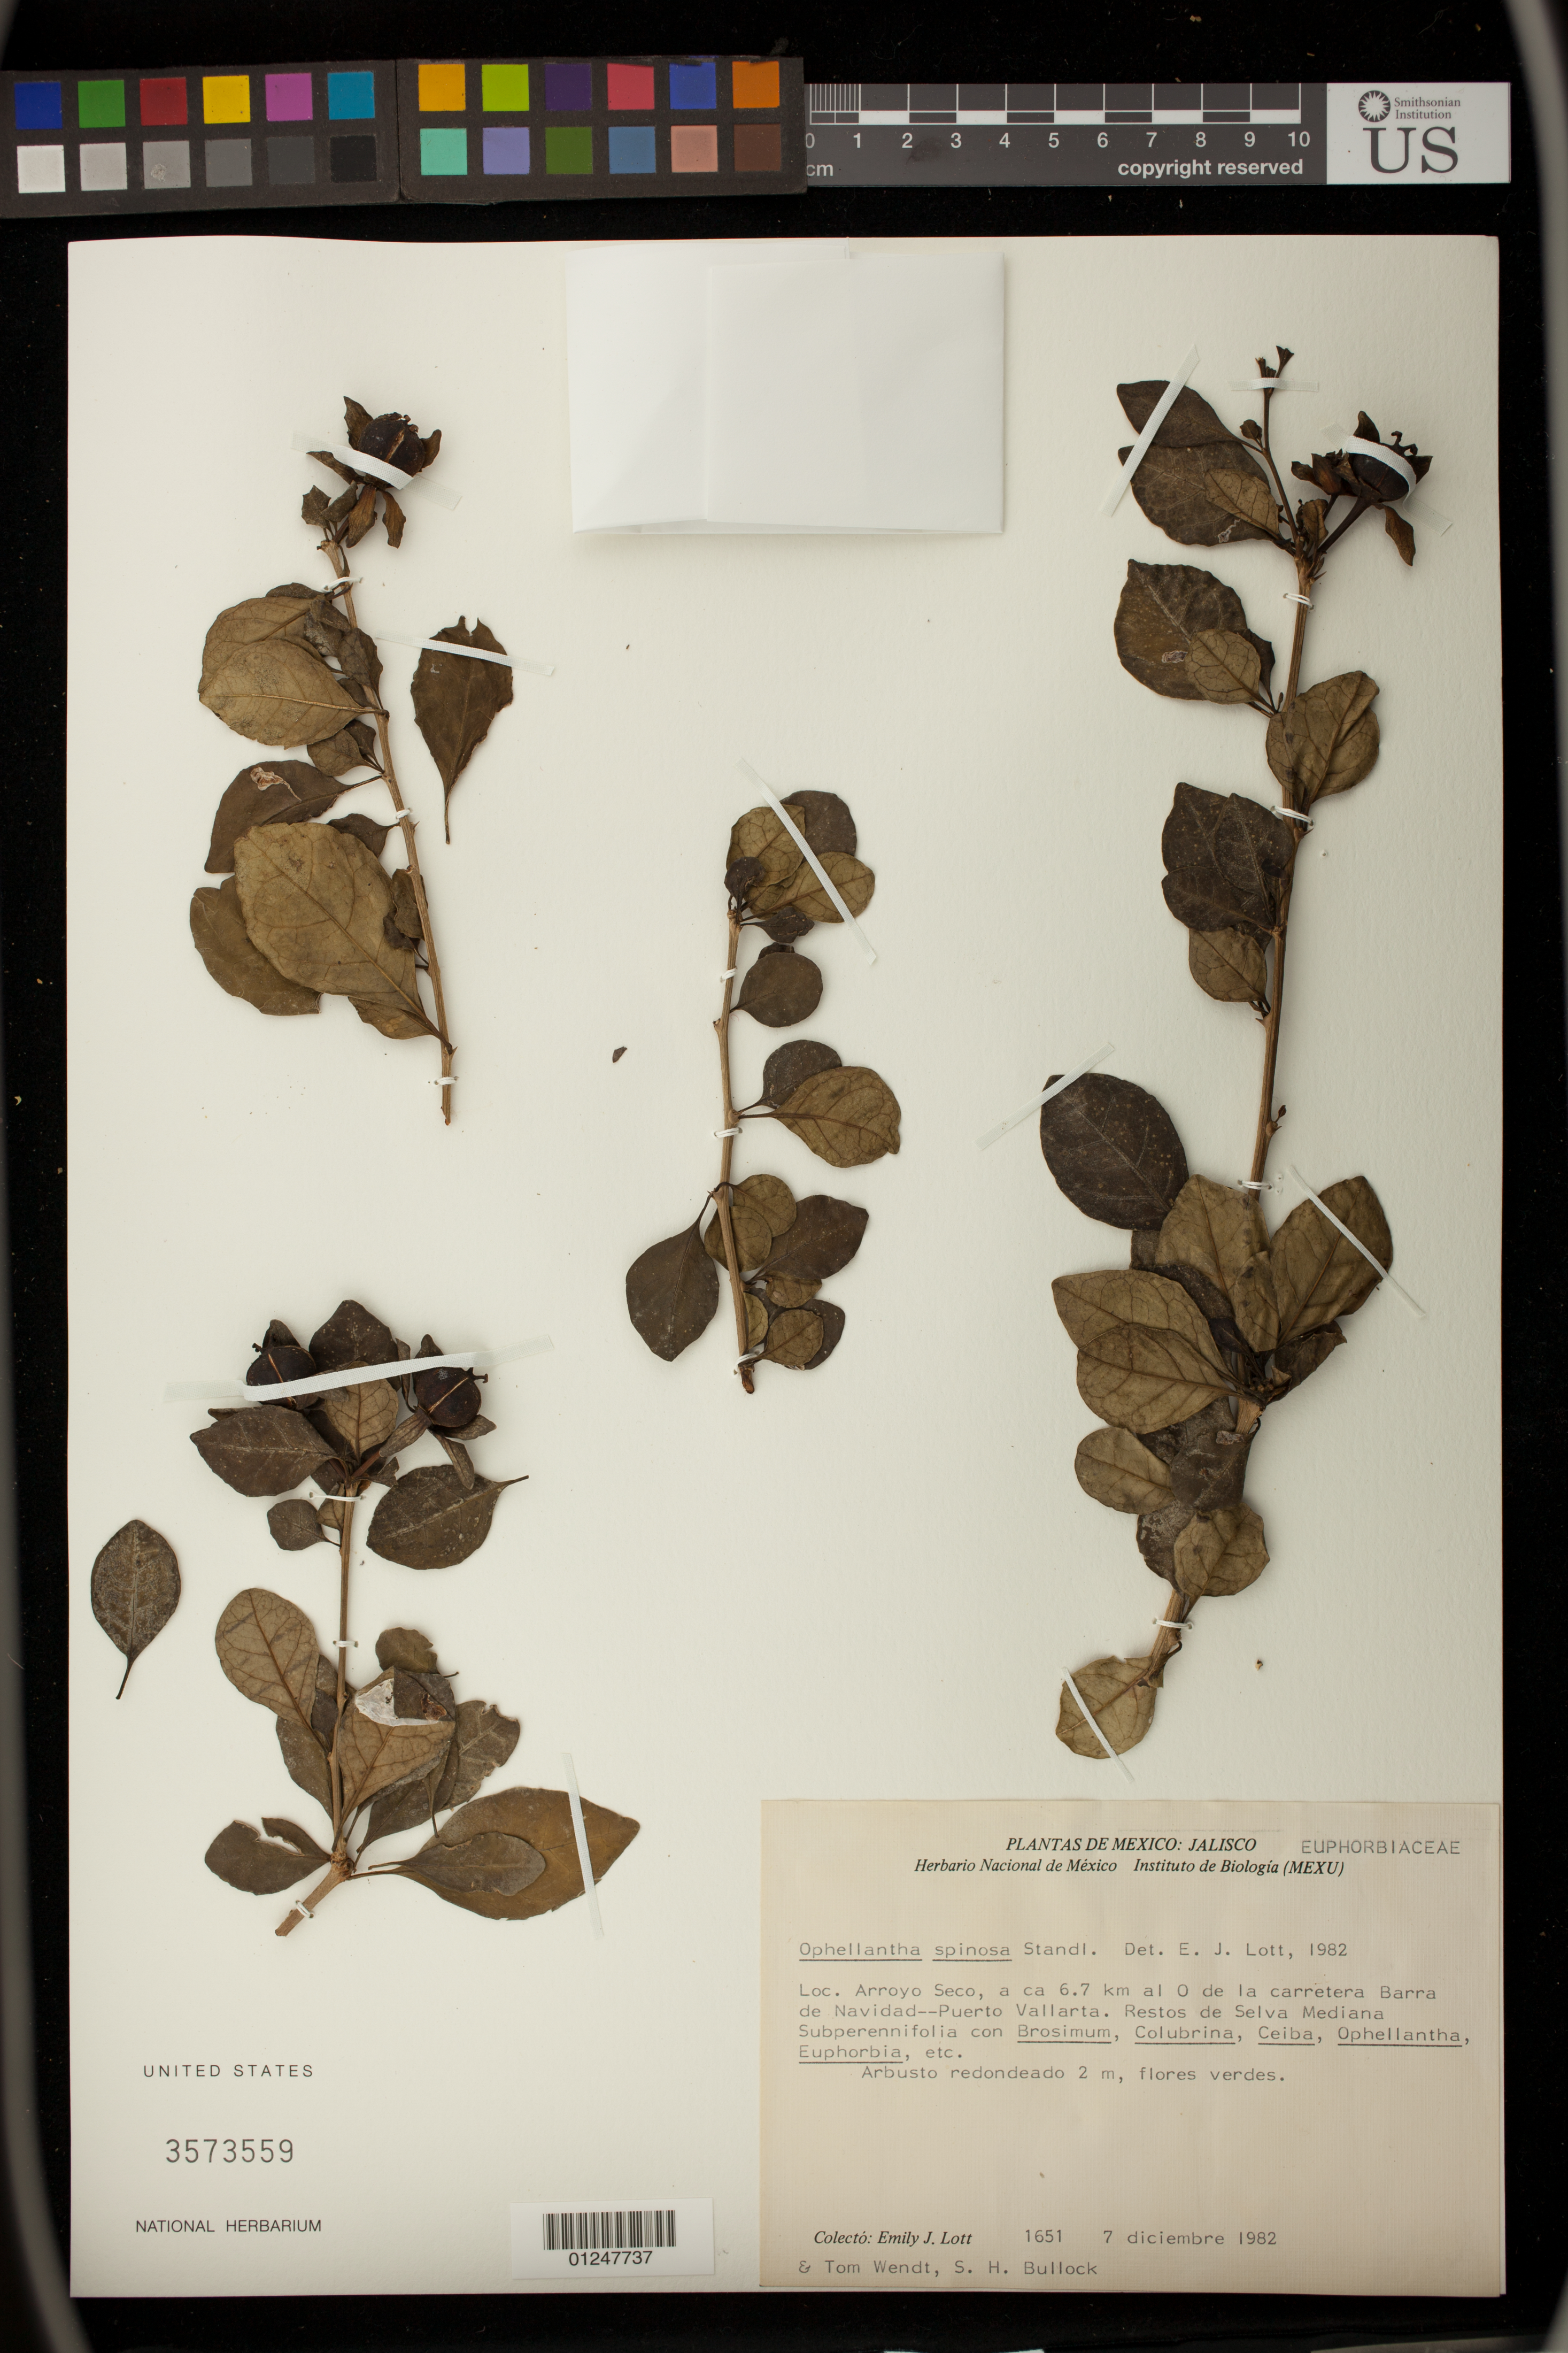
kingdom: Plantae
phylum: Tracheophyta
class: Magnoliopsida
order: Malpighiales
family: Euphorbiaceae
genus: Ophellantha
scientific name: Ophellantha spinosa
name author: Standl.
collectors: E. J. Lott, T. L. Wendt & S. H. Bullock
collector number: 1651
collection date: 1982-12-07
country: Mexico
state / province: Jalisco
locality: Arroyo Seco, a ca 6.7 km al 0 de la carretera Barra de Navidad -- Puerto Vallarta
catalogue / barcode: US 3573559